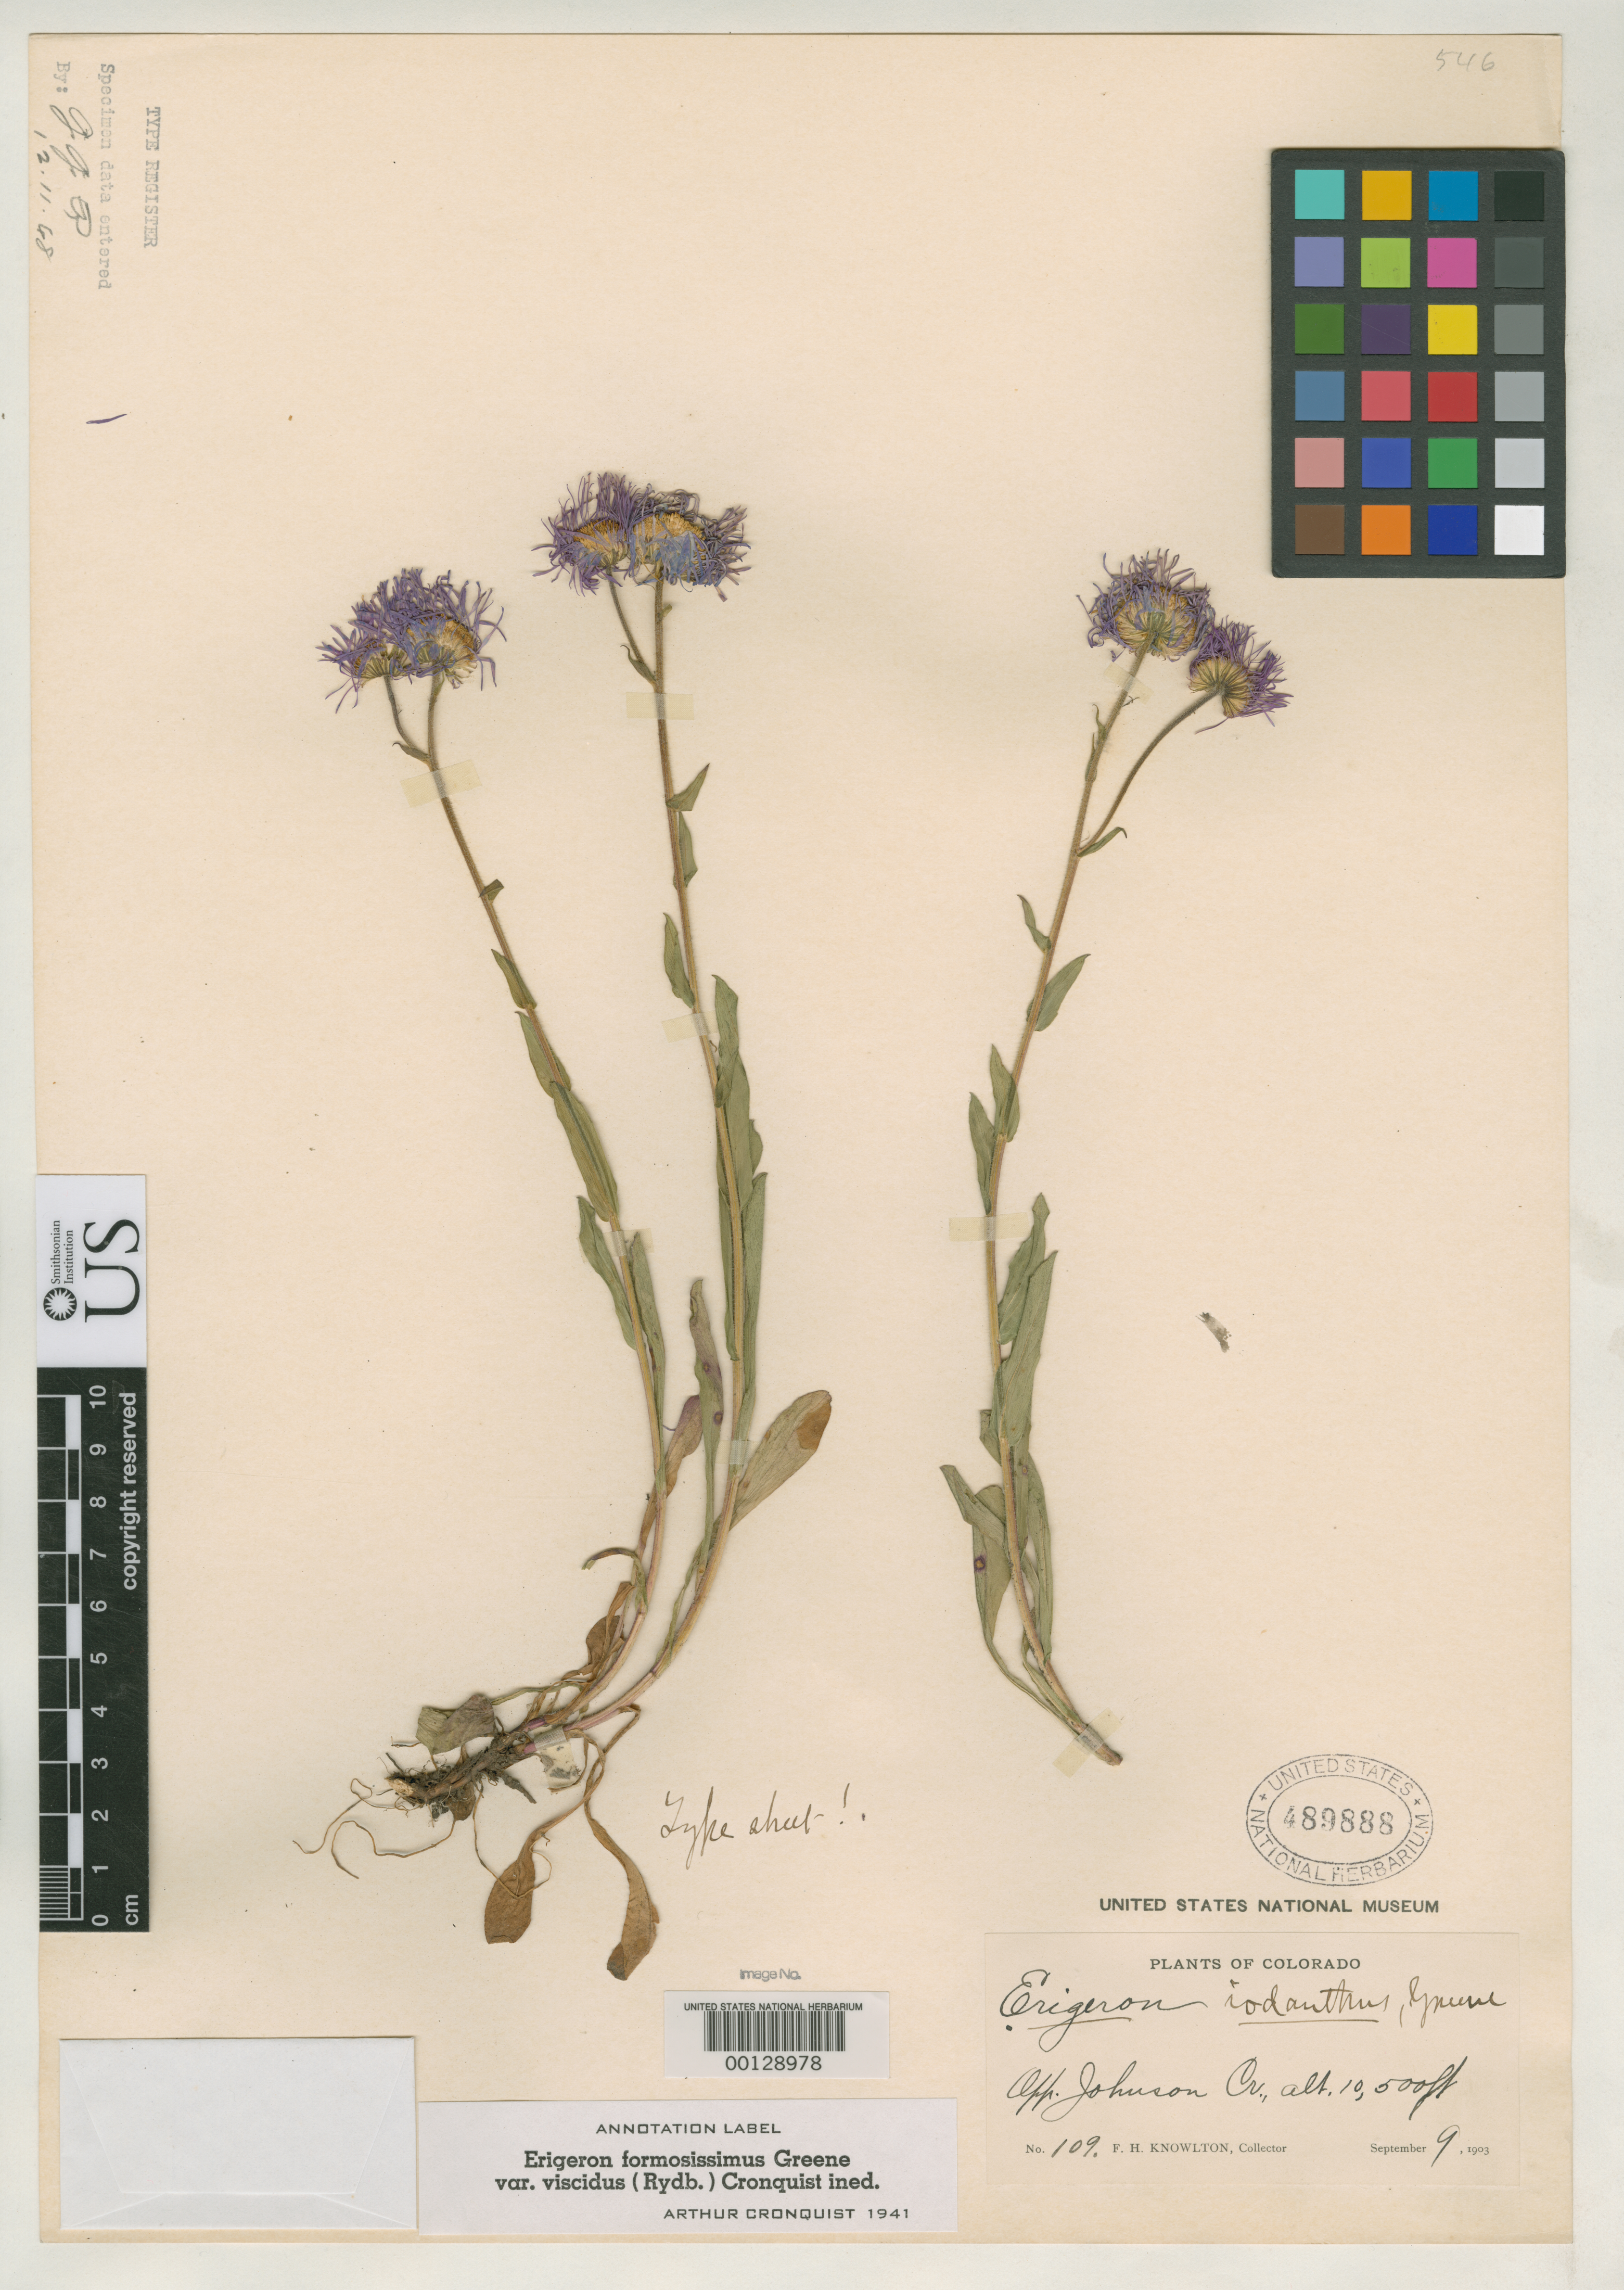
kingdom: Plantae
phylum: Tracheophyta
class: Magnoliopsida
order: Asterales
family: Asteraceae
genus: Erigeron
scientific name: Erigeron iodanthus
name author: Greene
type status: Isotype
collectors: F. H. Knowlton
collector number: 109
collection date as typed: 09 Sep 1903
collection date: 1903-09-09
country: United States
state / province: Colorado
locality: Johnson Creek.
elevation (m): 3200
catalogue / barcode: US 489888